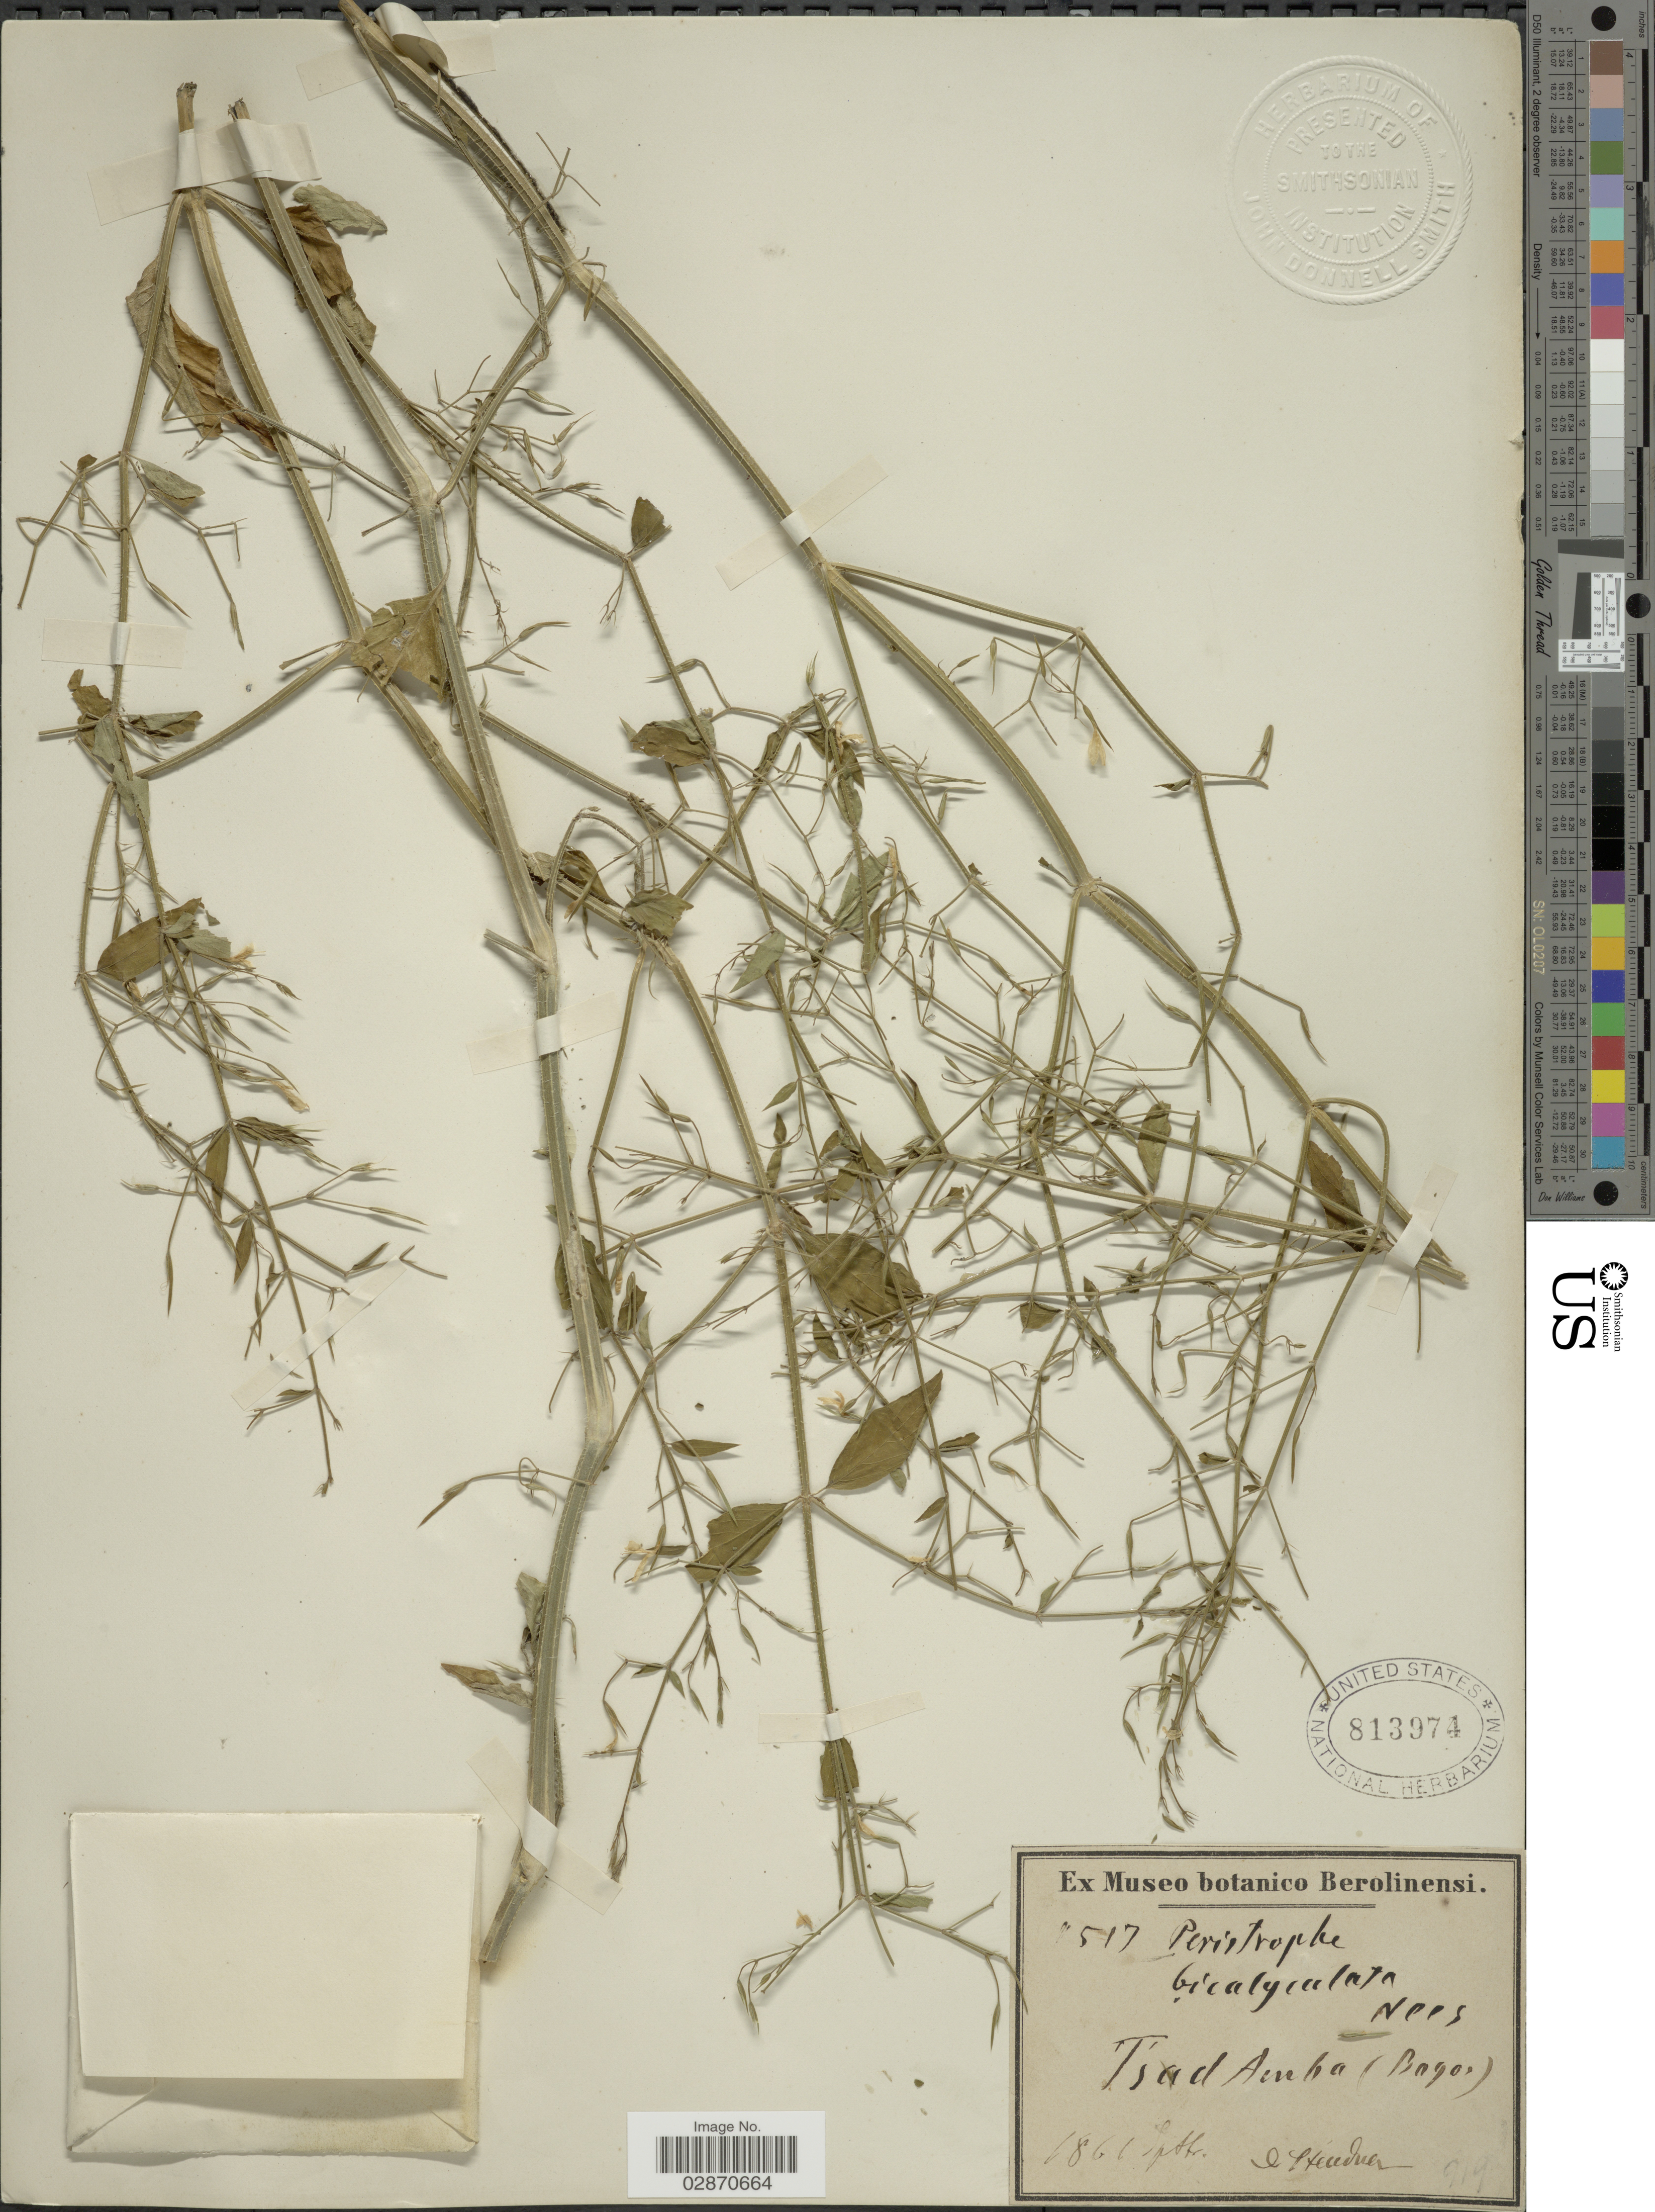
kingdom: Plantae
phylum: Tracheophyta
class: Magnoliopsida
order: Lamiales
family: Acanthaceae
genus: Peristrophe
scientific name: Peristrophe bicalyculata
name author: (Retz.) Nees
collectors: -. Steudner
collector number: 517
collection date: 1861-09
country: Eritrea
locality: T'sad Amba (Bogos). [interpreted]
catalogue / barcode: US 813974